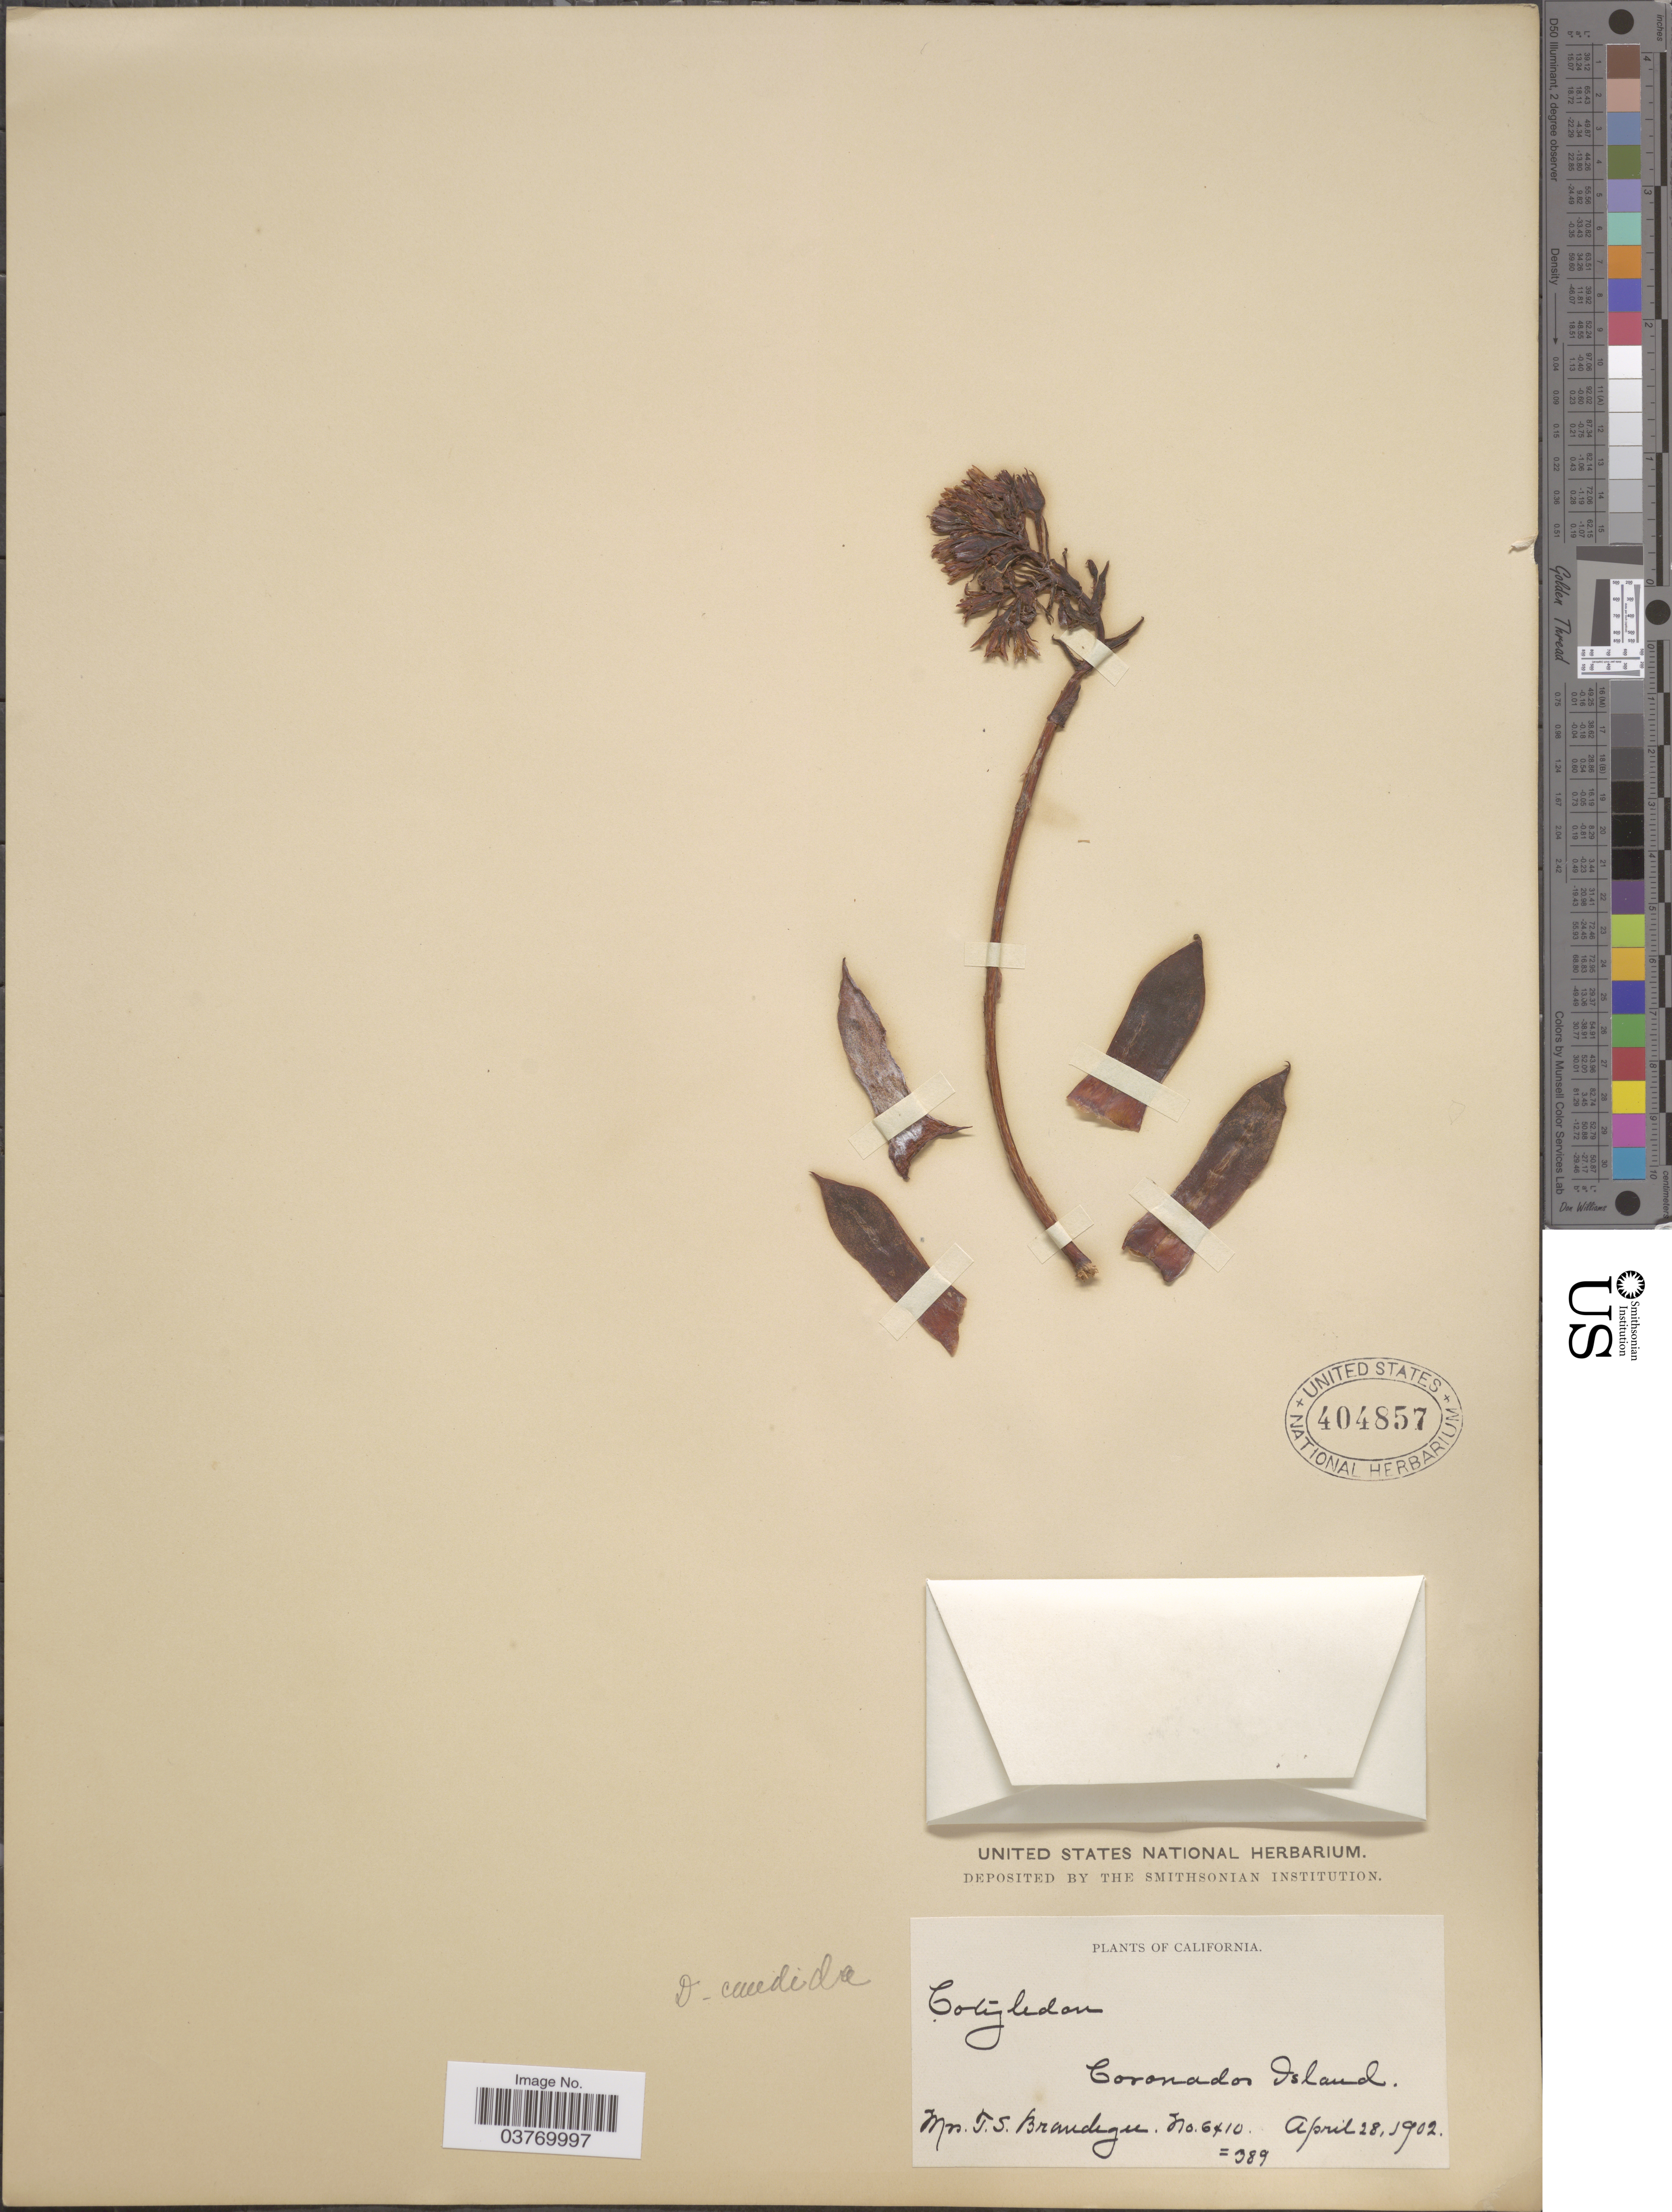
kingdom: Plantae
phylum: Tracheophyta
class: Magnoliopsida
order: Saxifragales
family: Crassulaceae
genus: Dudleya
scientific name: Dudleya candida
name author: Britton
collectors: T. S. Brandegee (herbarium)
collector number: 6410/389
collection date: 1902-04-28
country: United States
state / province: California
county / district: San Diego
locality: Coronados Islands.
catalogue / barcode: US 404857